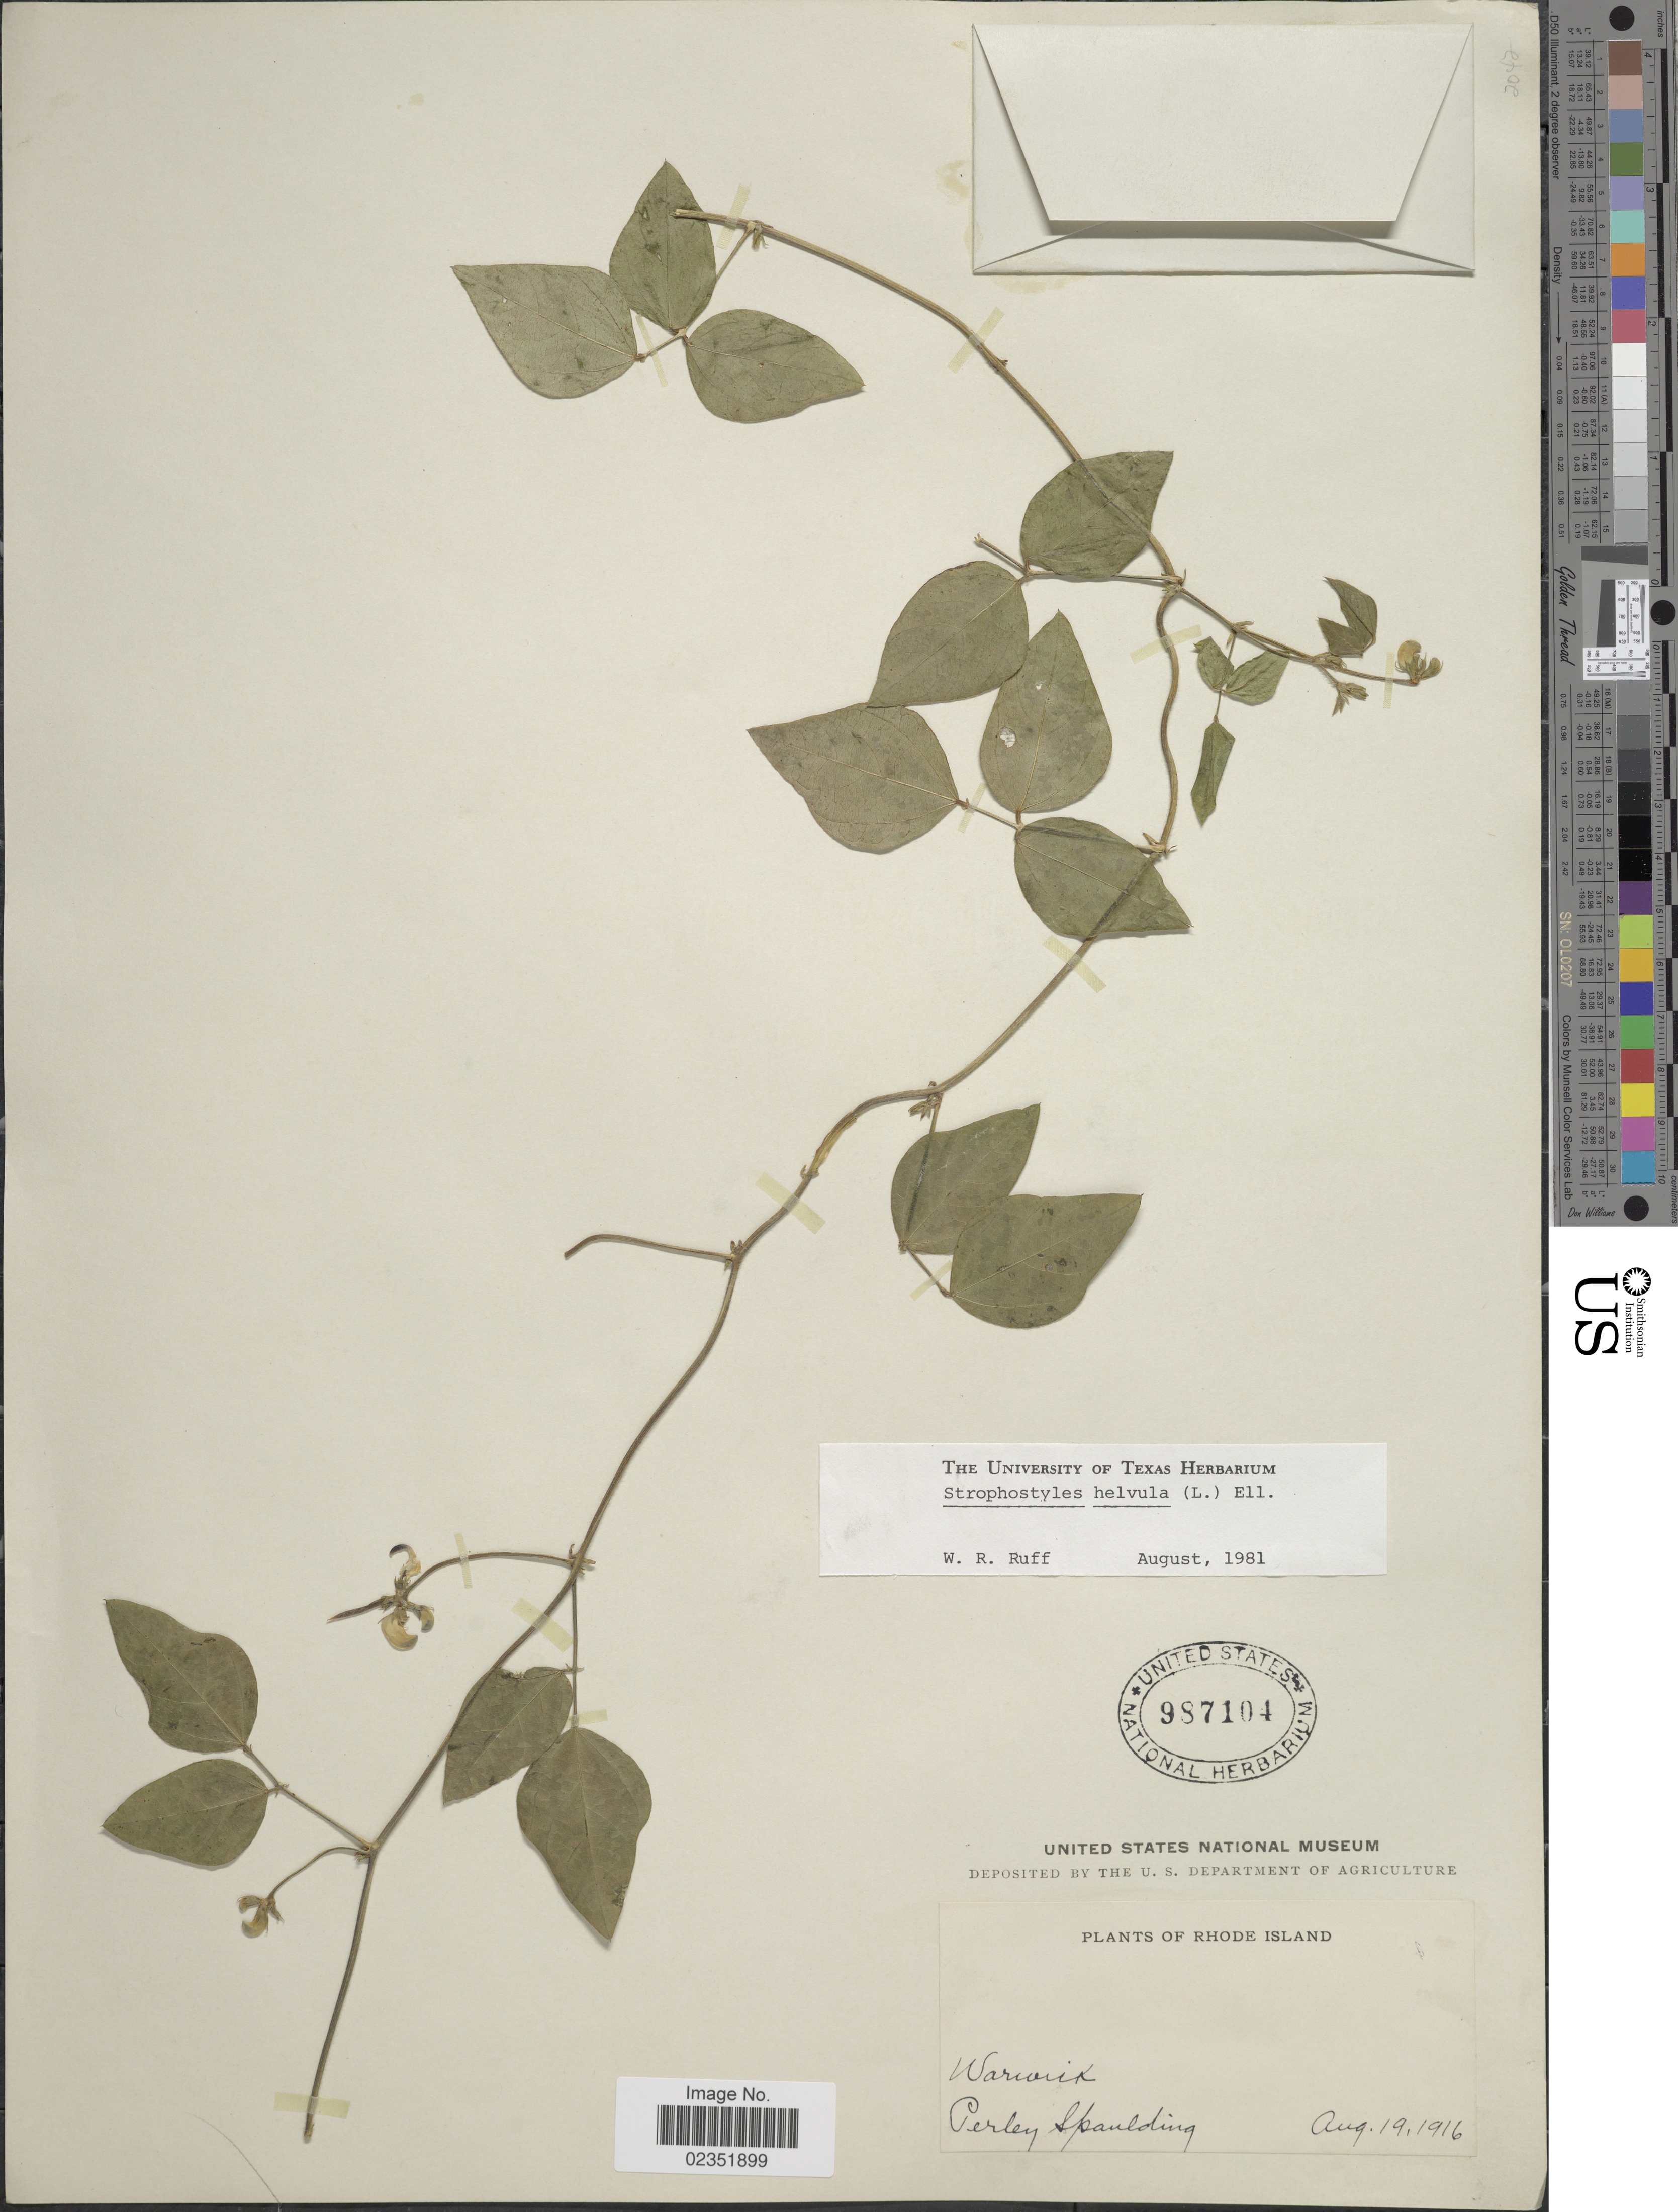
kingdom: Plantae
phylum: Tracheophyta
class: Magnoliopsida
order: Fabales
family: Fabaceae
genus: Strophostyles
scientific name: Strophostyles helvola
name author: (L.) Elliott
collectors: P. Spaulding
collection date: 1916-08-19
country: United States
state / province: Rhode Island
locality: Warvik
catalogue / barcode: US 987104